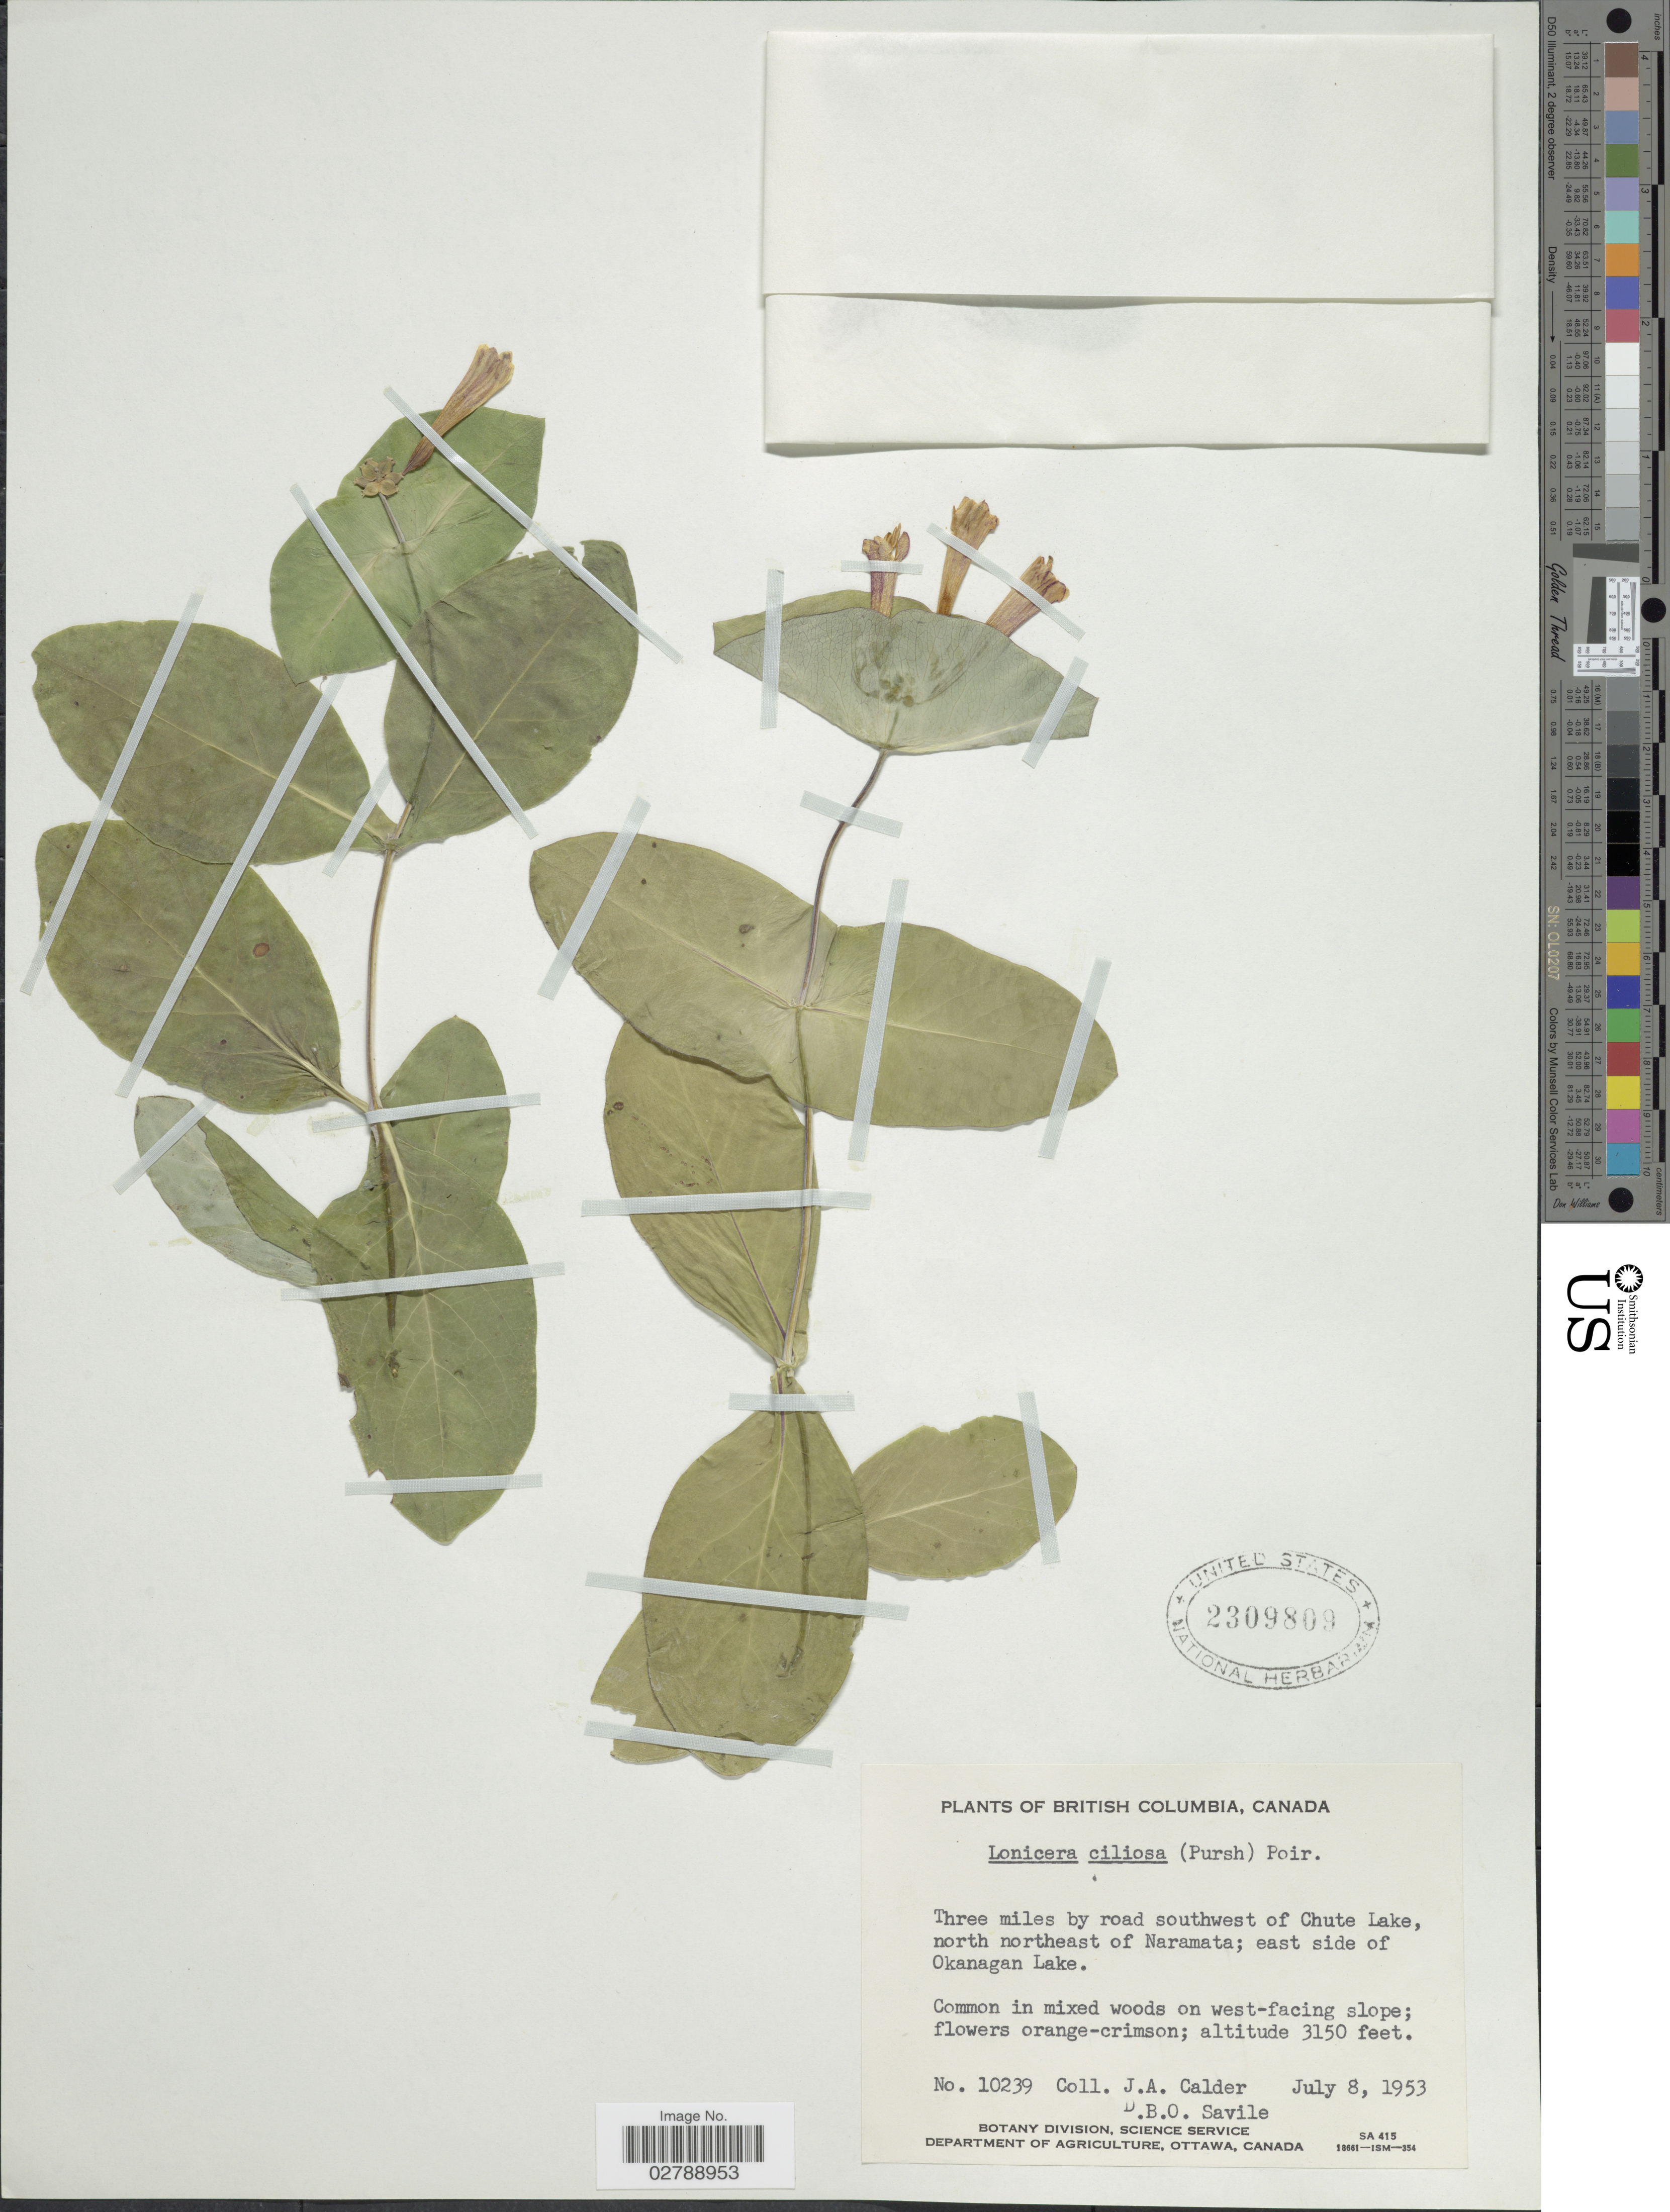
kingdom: Plantae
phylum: Tracheophyta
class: Magnoliopsida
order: Dipsacales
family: Caprifoliaceae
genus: Lonicera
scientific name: Lonicera ciliosa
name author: Poir.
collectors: J. A. Calder & D. Savile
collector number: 10239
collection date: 1953-07-08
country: Canada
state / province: British Columbia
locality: Three miles by road southwest of Chute Lake, north northeast of Naramata; east side of Okanagan Lake.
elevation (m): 960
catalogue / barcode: US 2309809